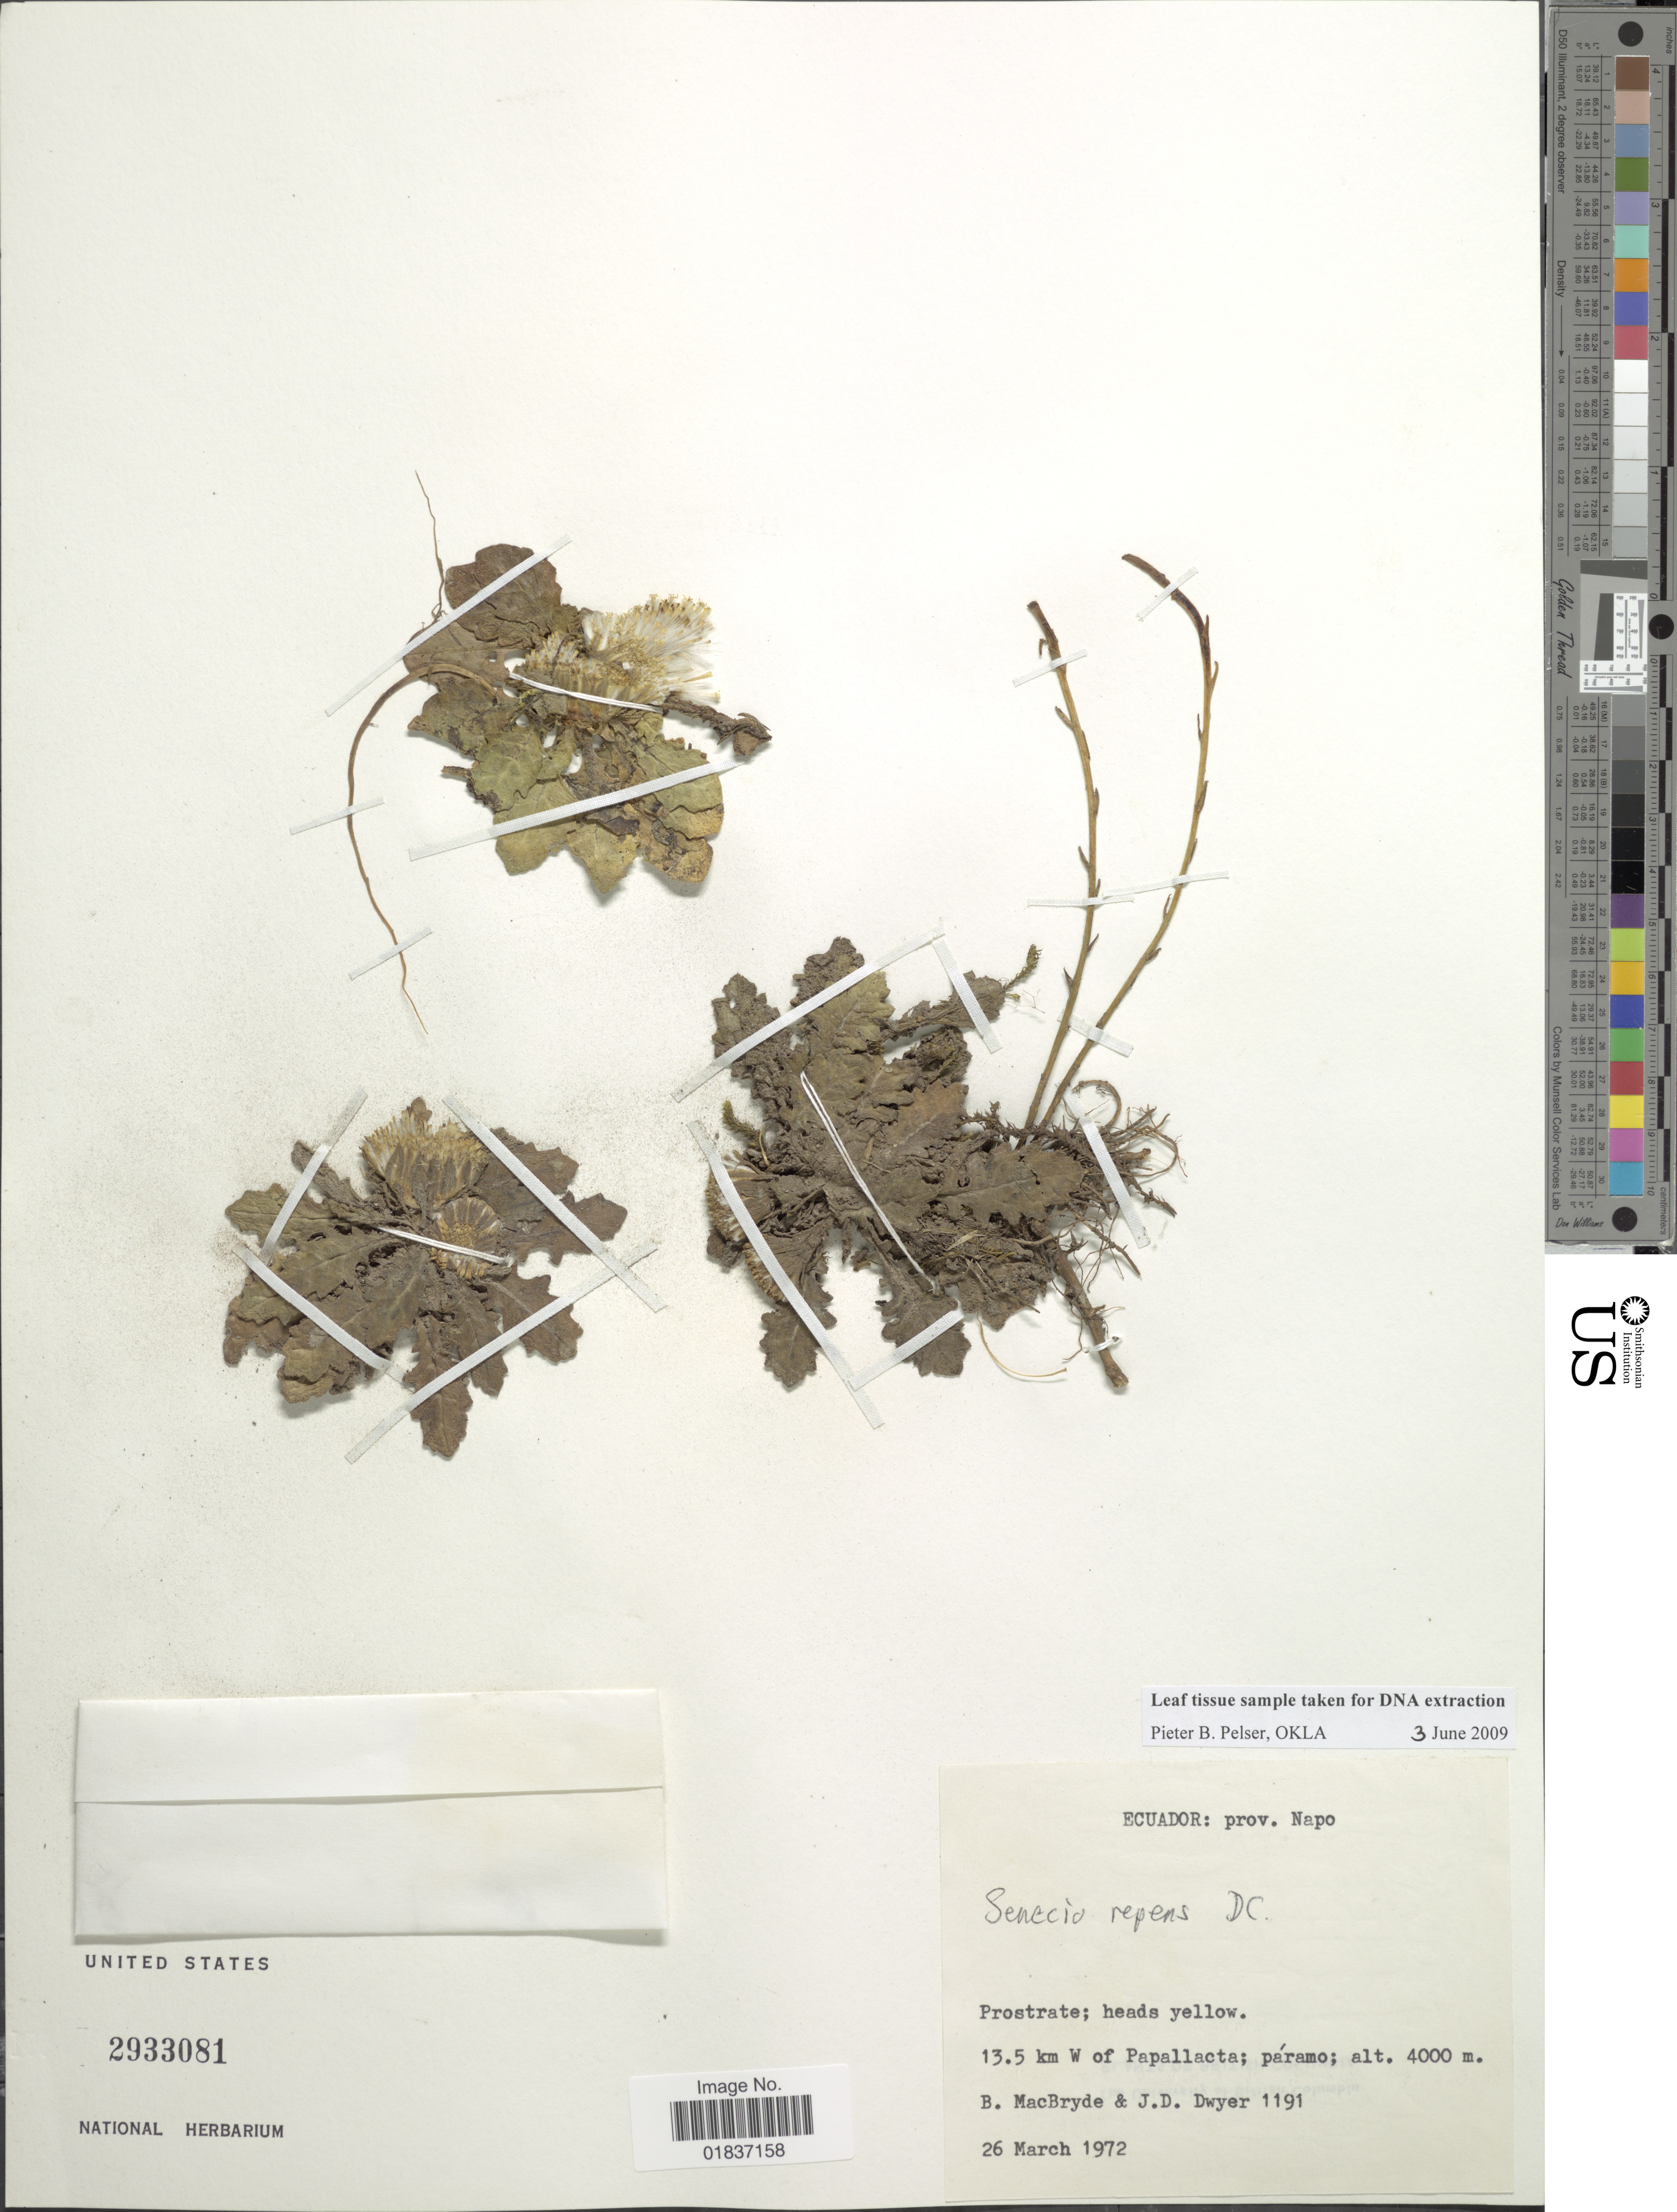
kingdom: Plantae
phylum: Tracheophyta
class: Magnoliopsida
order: Asterales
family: Asteraceae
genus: Senecio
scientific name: Senecio rhizocephalus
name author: Turcz.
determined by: Salomon, Luciana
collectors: B. MacBryde & J. D. Dwyer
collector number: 1191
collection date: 1972-03-26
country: Ecuador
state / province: Napo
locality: Prov. Napo. 13.5 km W of Papallacta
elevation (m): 4000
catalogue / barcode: US 2933081